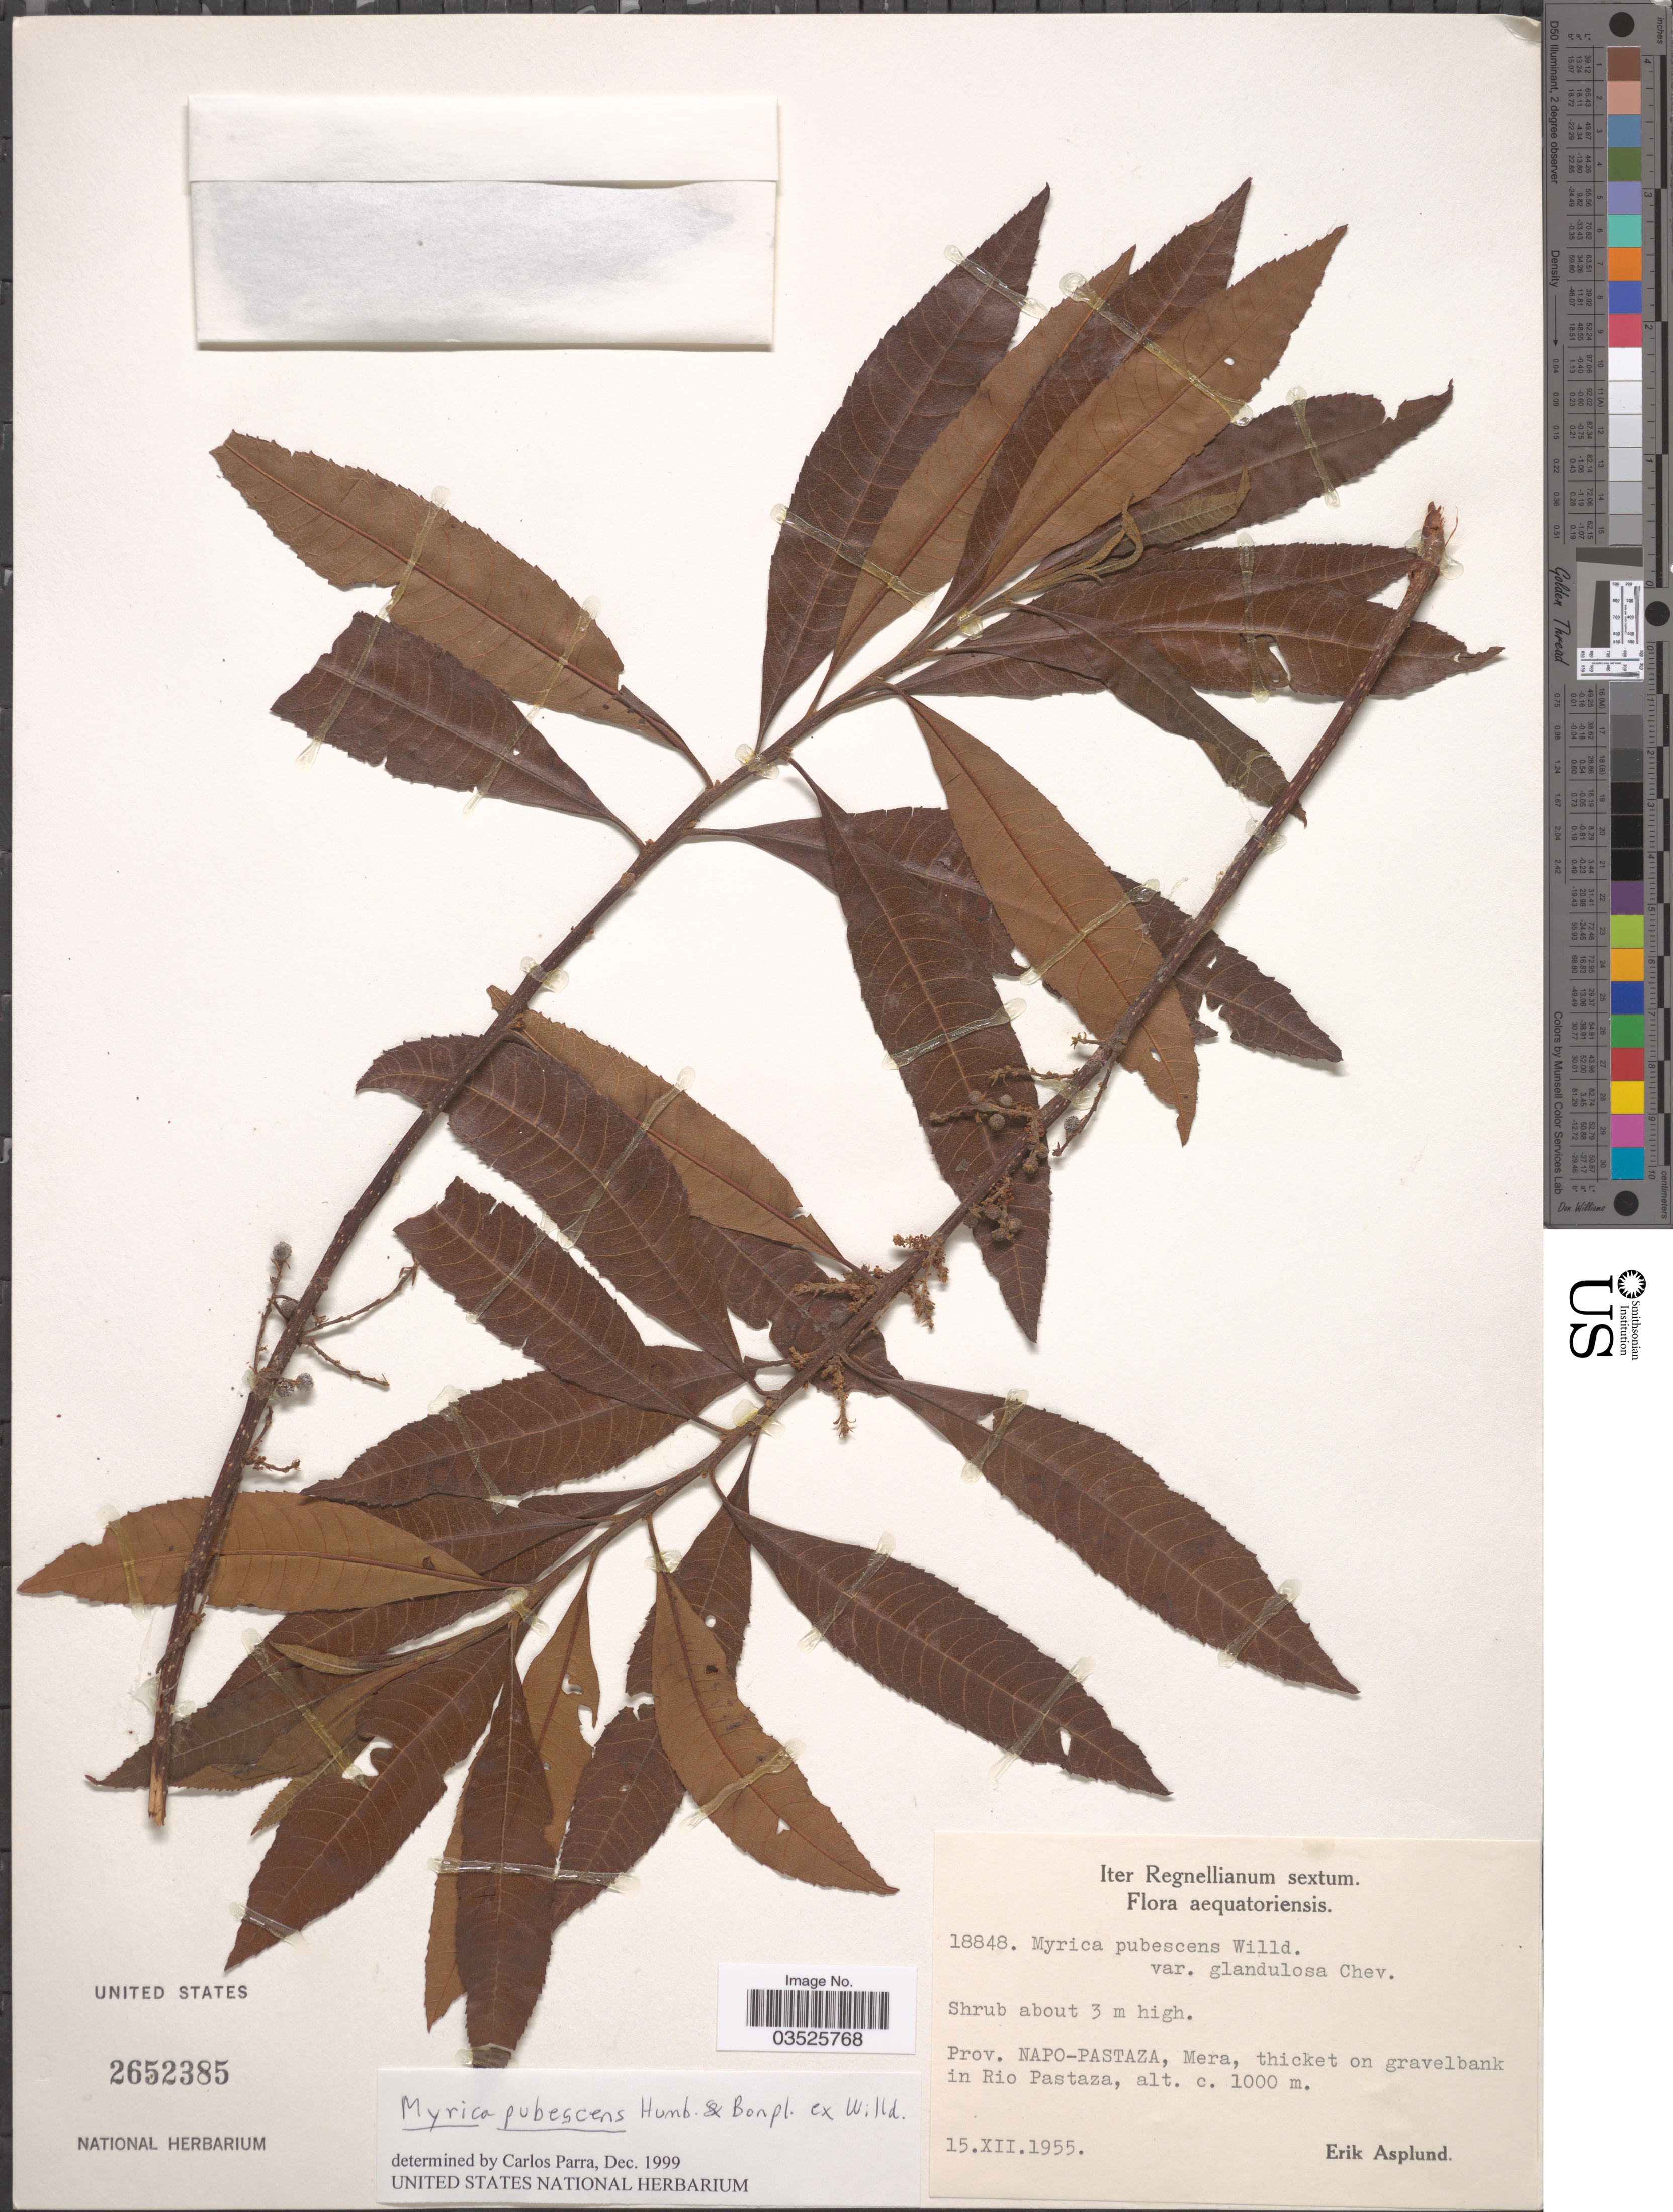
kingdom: Plantae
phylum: Tracheophyta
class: Magnoliopsida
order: Fagales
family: Myricaceae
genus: Morella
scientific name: Morella pubescens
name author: (Humb. & Bonpl. ex Willd.) Wilbur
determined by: Strong, M. T., (US), Smithsonian Institution - National Museum of Natural History (UNITED STATES)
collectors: E. Asplund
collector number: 18848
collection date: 1955-12-15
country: Ecuador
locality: Prov. Napo-Pastaza, Mera, thicket on gravelbank in Rio Pastaza.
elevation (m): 1000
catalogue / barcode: US 2652385